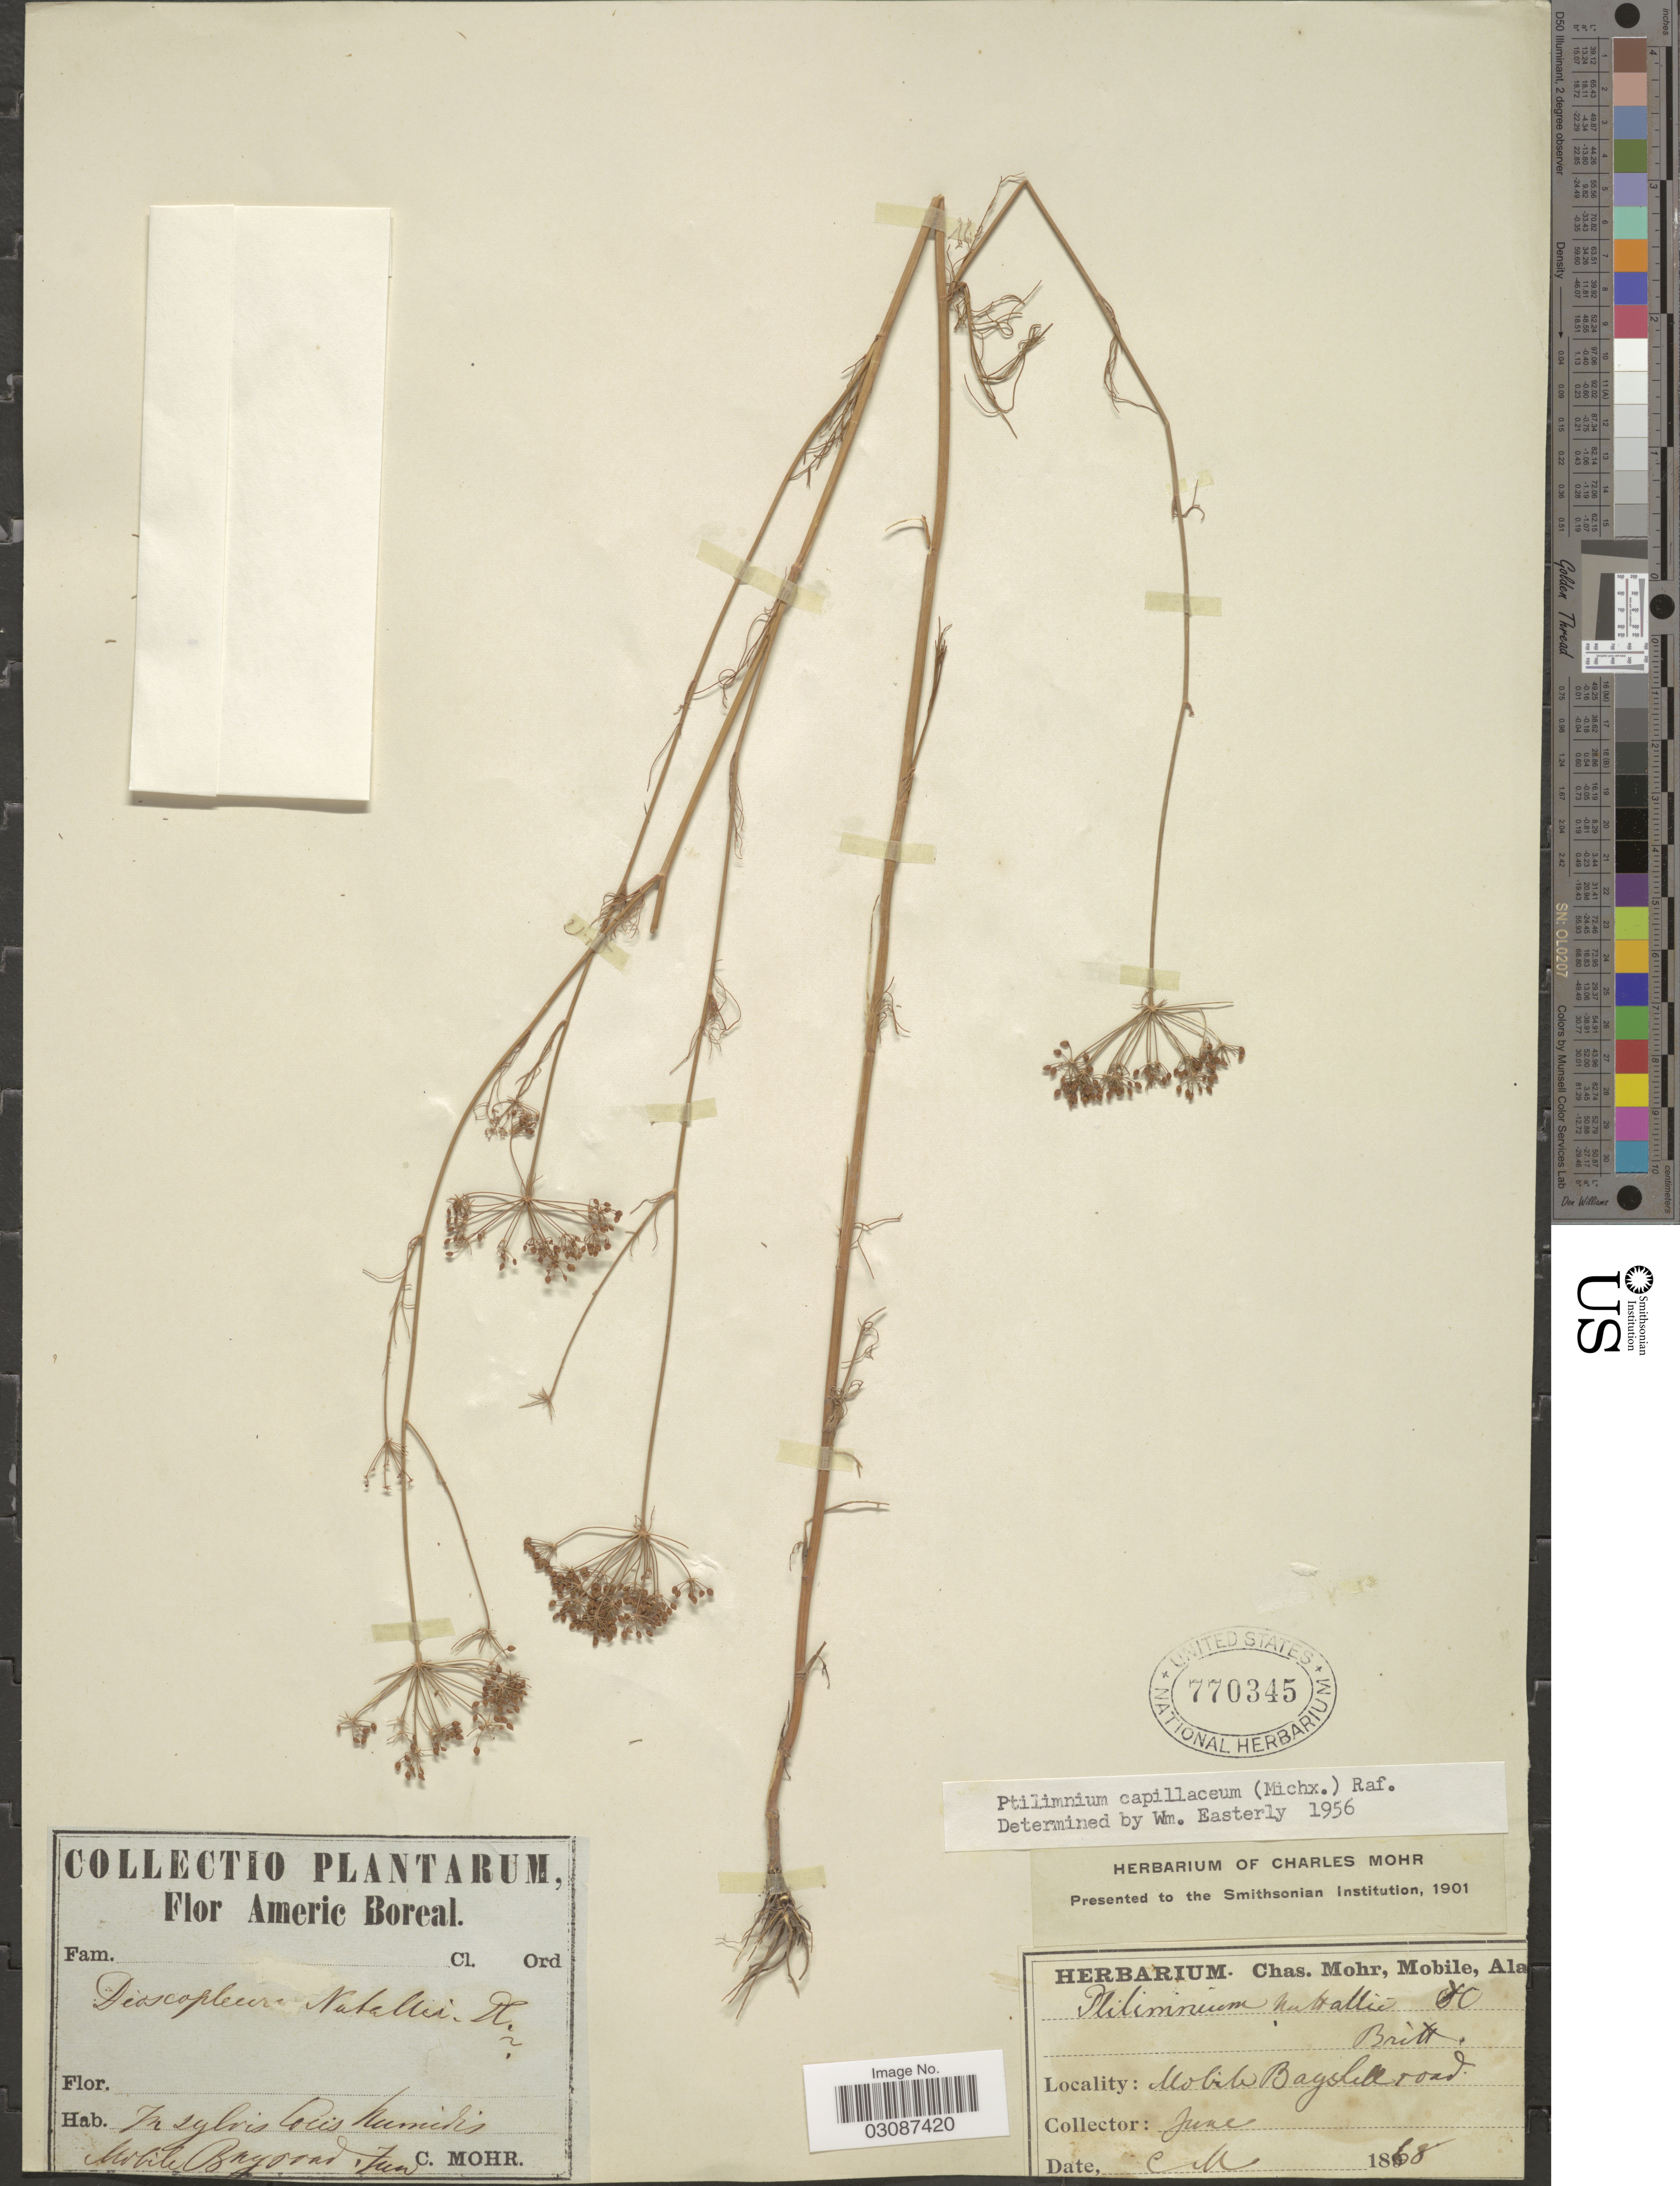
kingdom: Plantae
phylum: Tracheophyta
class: Magnoliopsida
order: Apiales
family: Apiaceae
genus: Ptilimnium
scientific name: Ptilimnium capillaceum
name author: (Michx.) Raf.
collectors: Mohr, C. T. (herbarium)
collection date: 1868-06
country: United States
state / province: Alabama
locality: Mobile. Bayshill road. Americ Boreal.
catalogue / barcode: US 770345